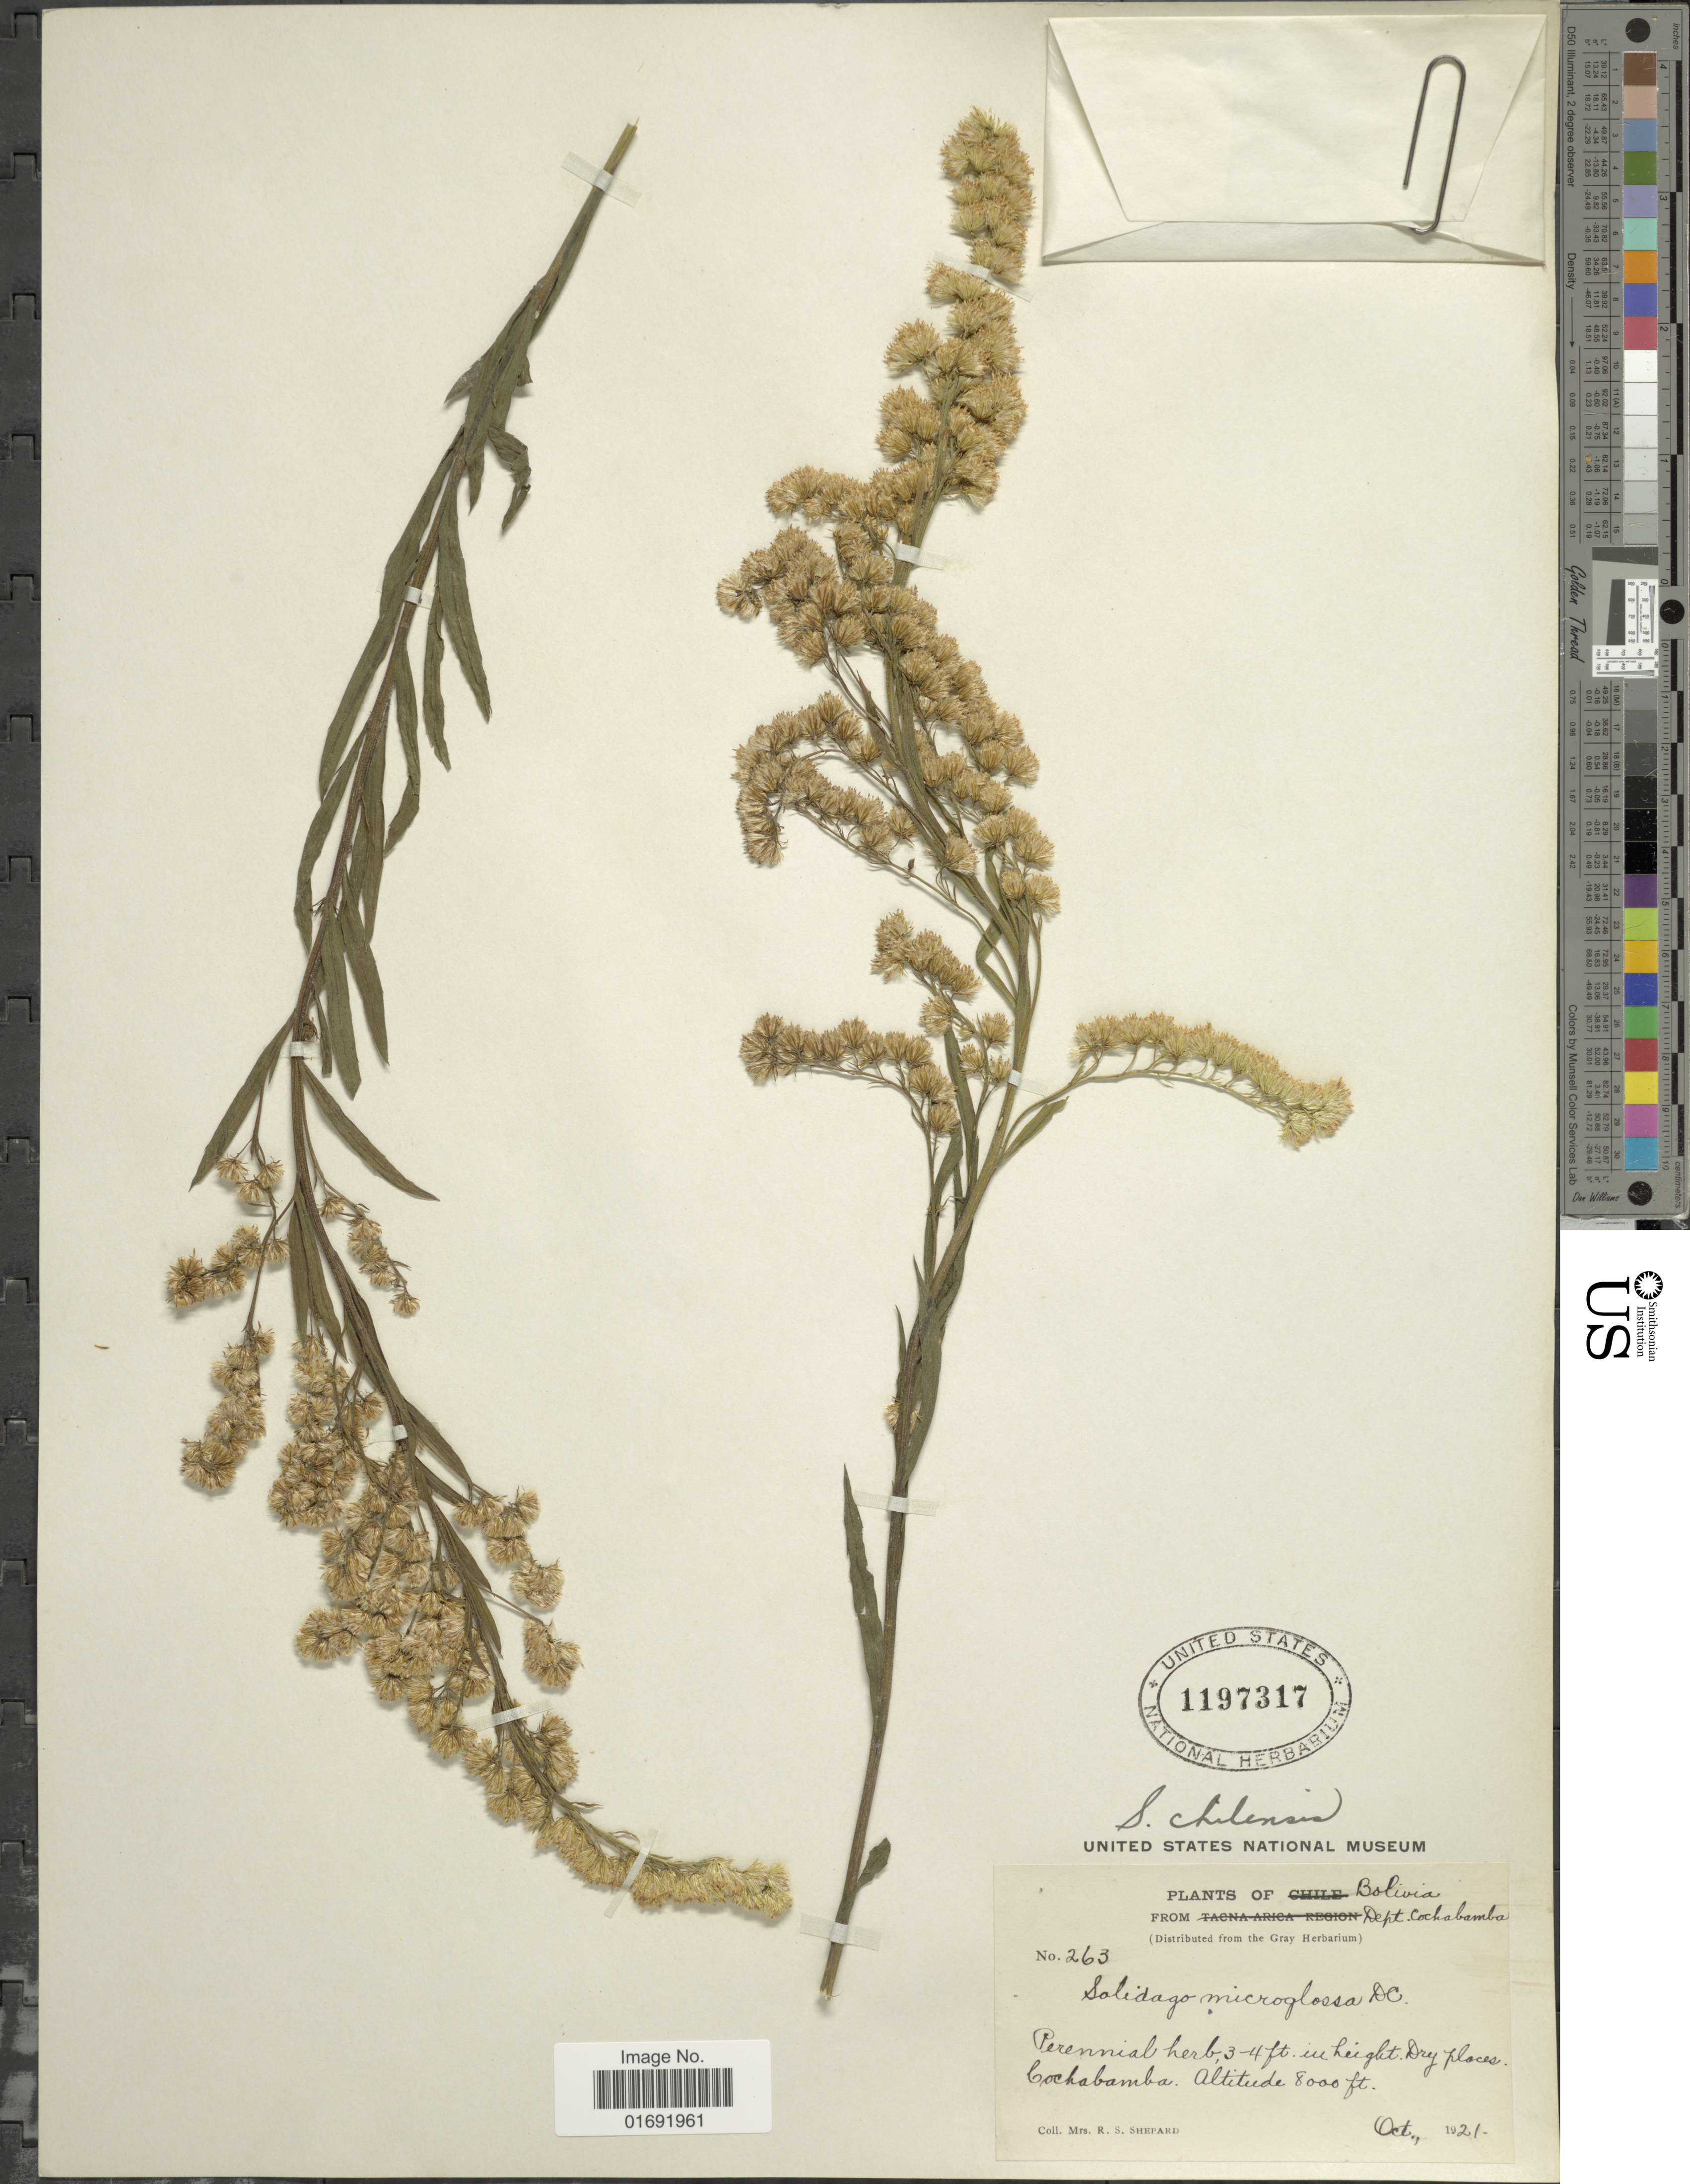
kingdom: Plantae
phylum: Tracheophyta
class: Magnoliopsida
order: Asterales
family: Asteraceae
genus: Solidago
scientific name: Solidago chilensis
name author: Meyen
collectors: R. Shepard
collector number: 263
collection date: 1921-10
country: Bolivia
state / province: Cochabamba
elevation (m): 2438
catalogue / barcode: US 1197317